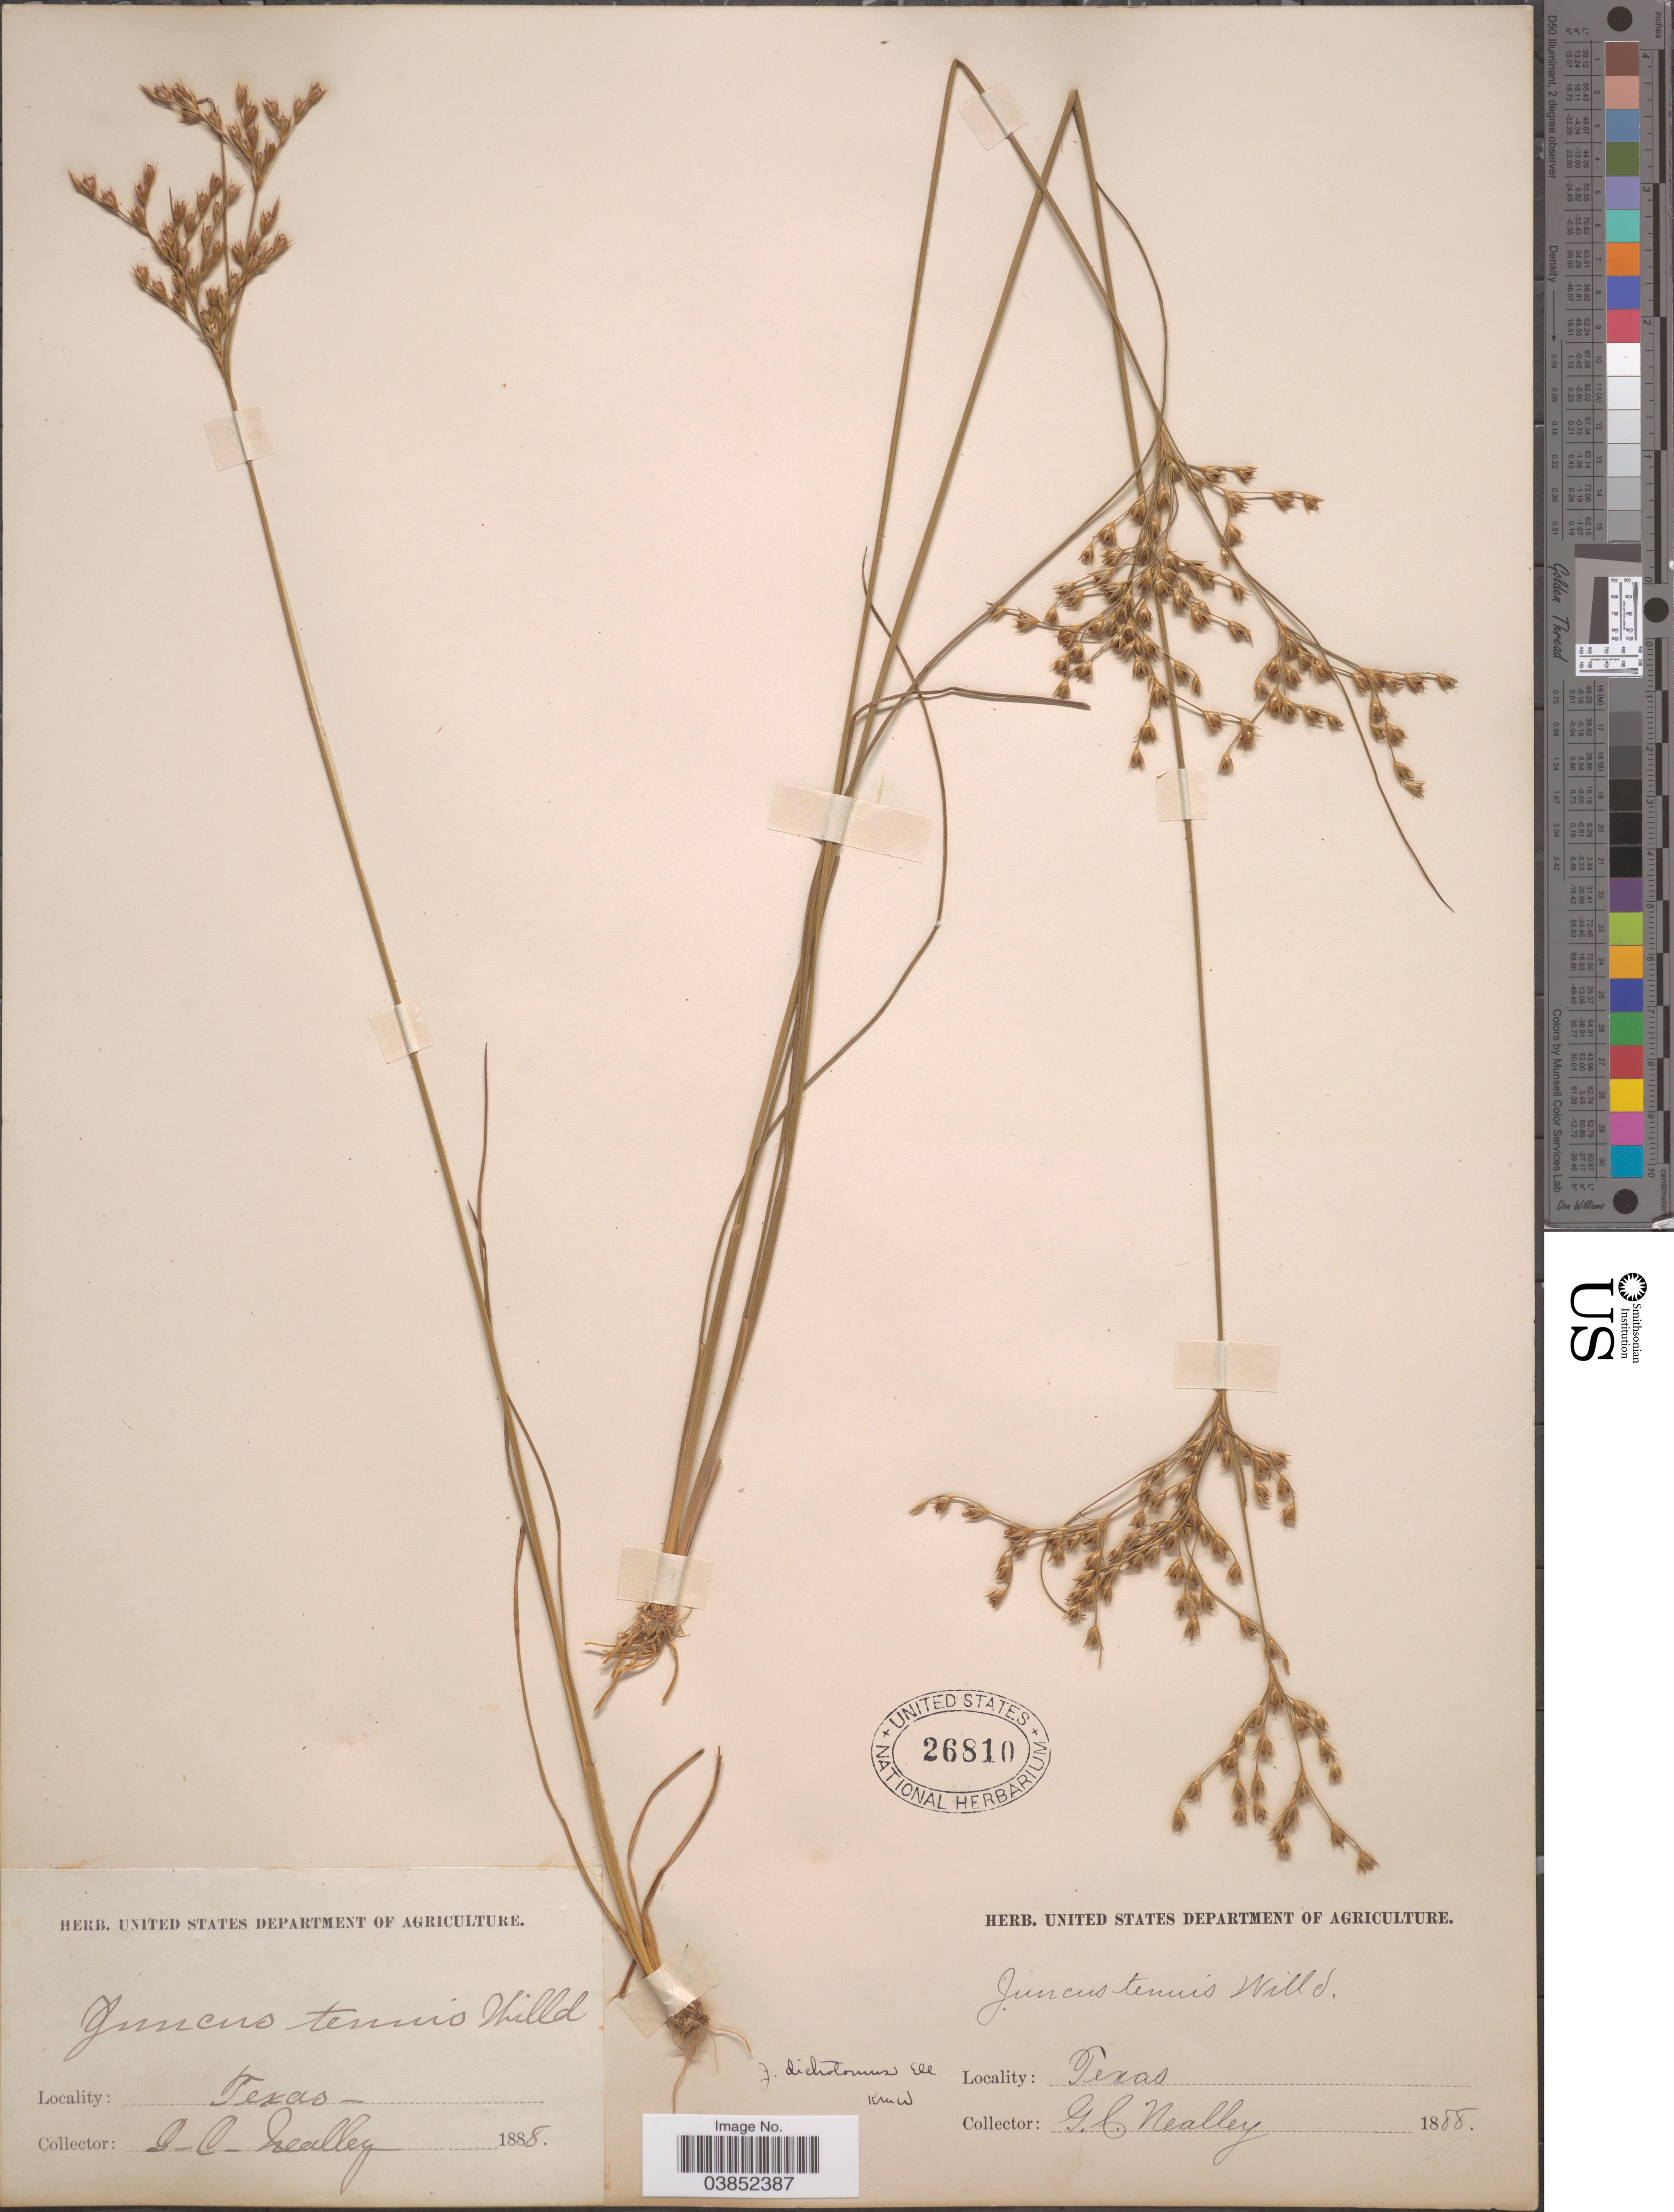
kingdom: Plantae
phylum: Tracheophyta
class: Liliopsida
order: Poales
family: Juncaceae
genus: Juncus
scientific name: Juncus dichotomus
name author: Elliott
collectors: G. C. Nealley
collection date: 1888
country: United States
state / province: Texas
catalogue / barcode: US 26810